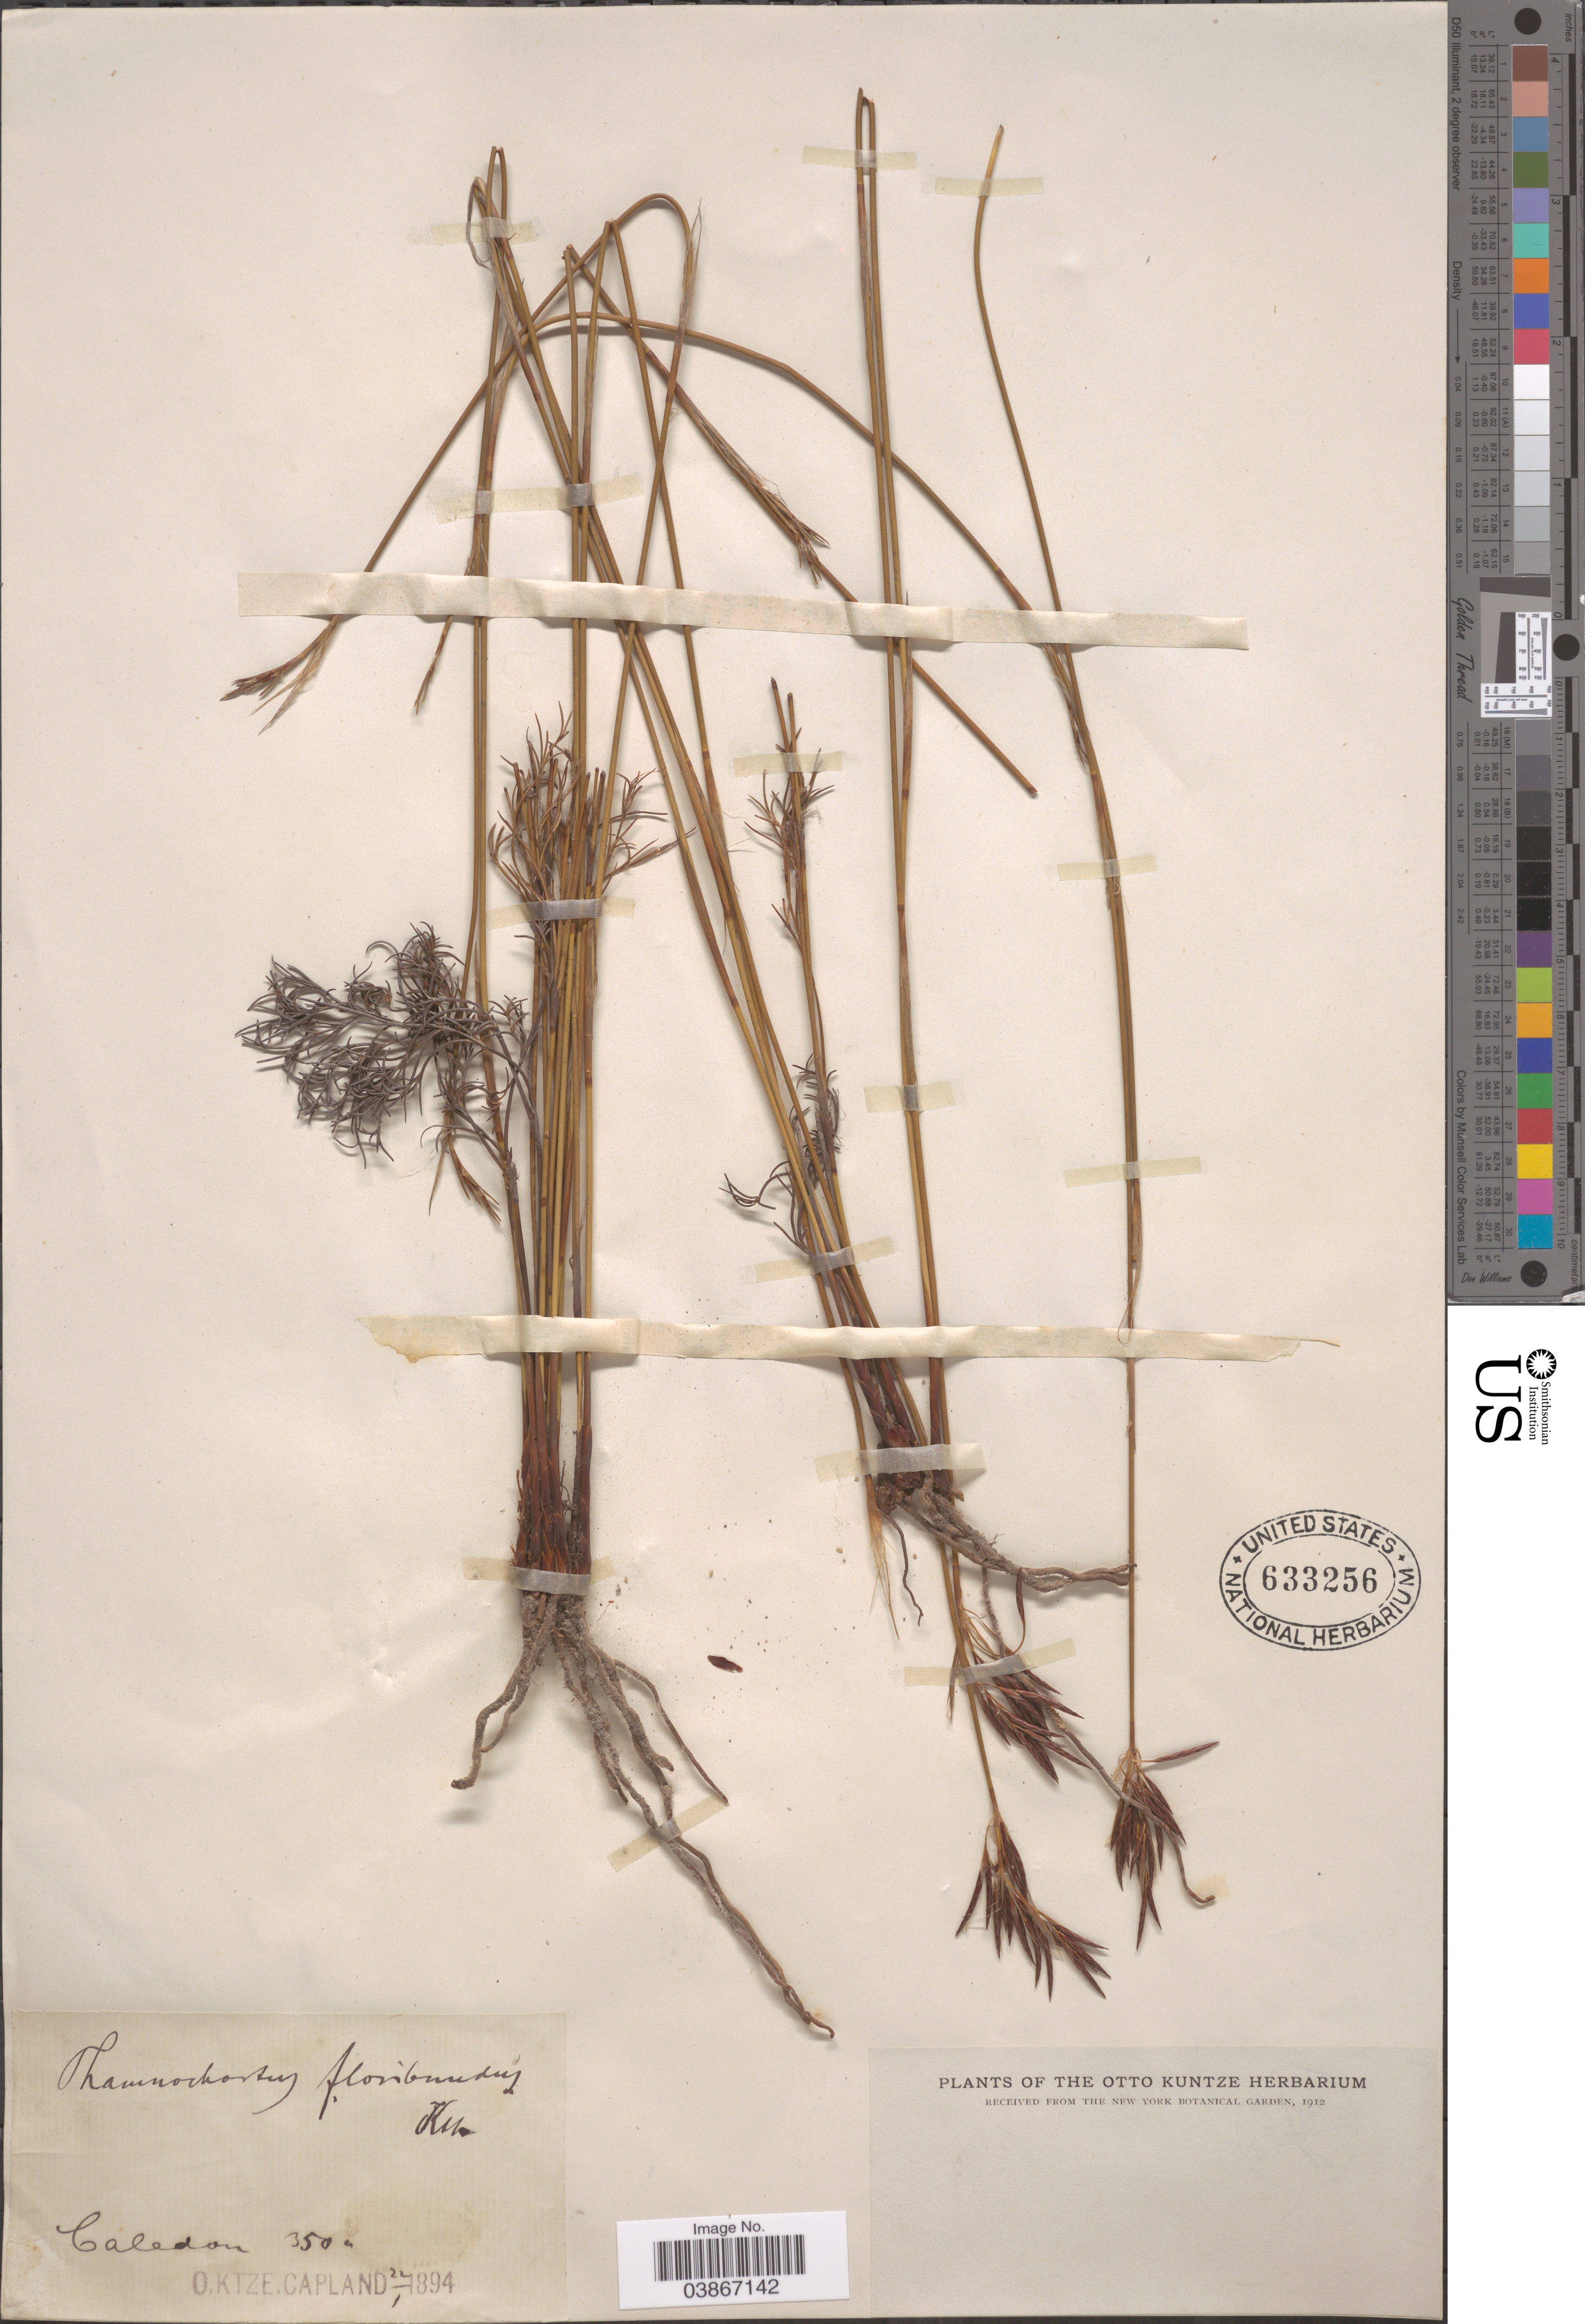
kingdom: Plantae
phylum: Tracheophyta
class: Liliopsida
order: Poales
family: Restionaceae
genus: Thamnochortus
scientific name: Thamnochortus floribundus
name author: Kunth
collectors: C.E.O. Kuntze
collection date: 1894-01-22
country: South Africa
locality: Caledon.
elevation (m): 350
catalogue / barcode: US 633256